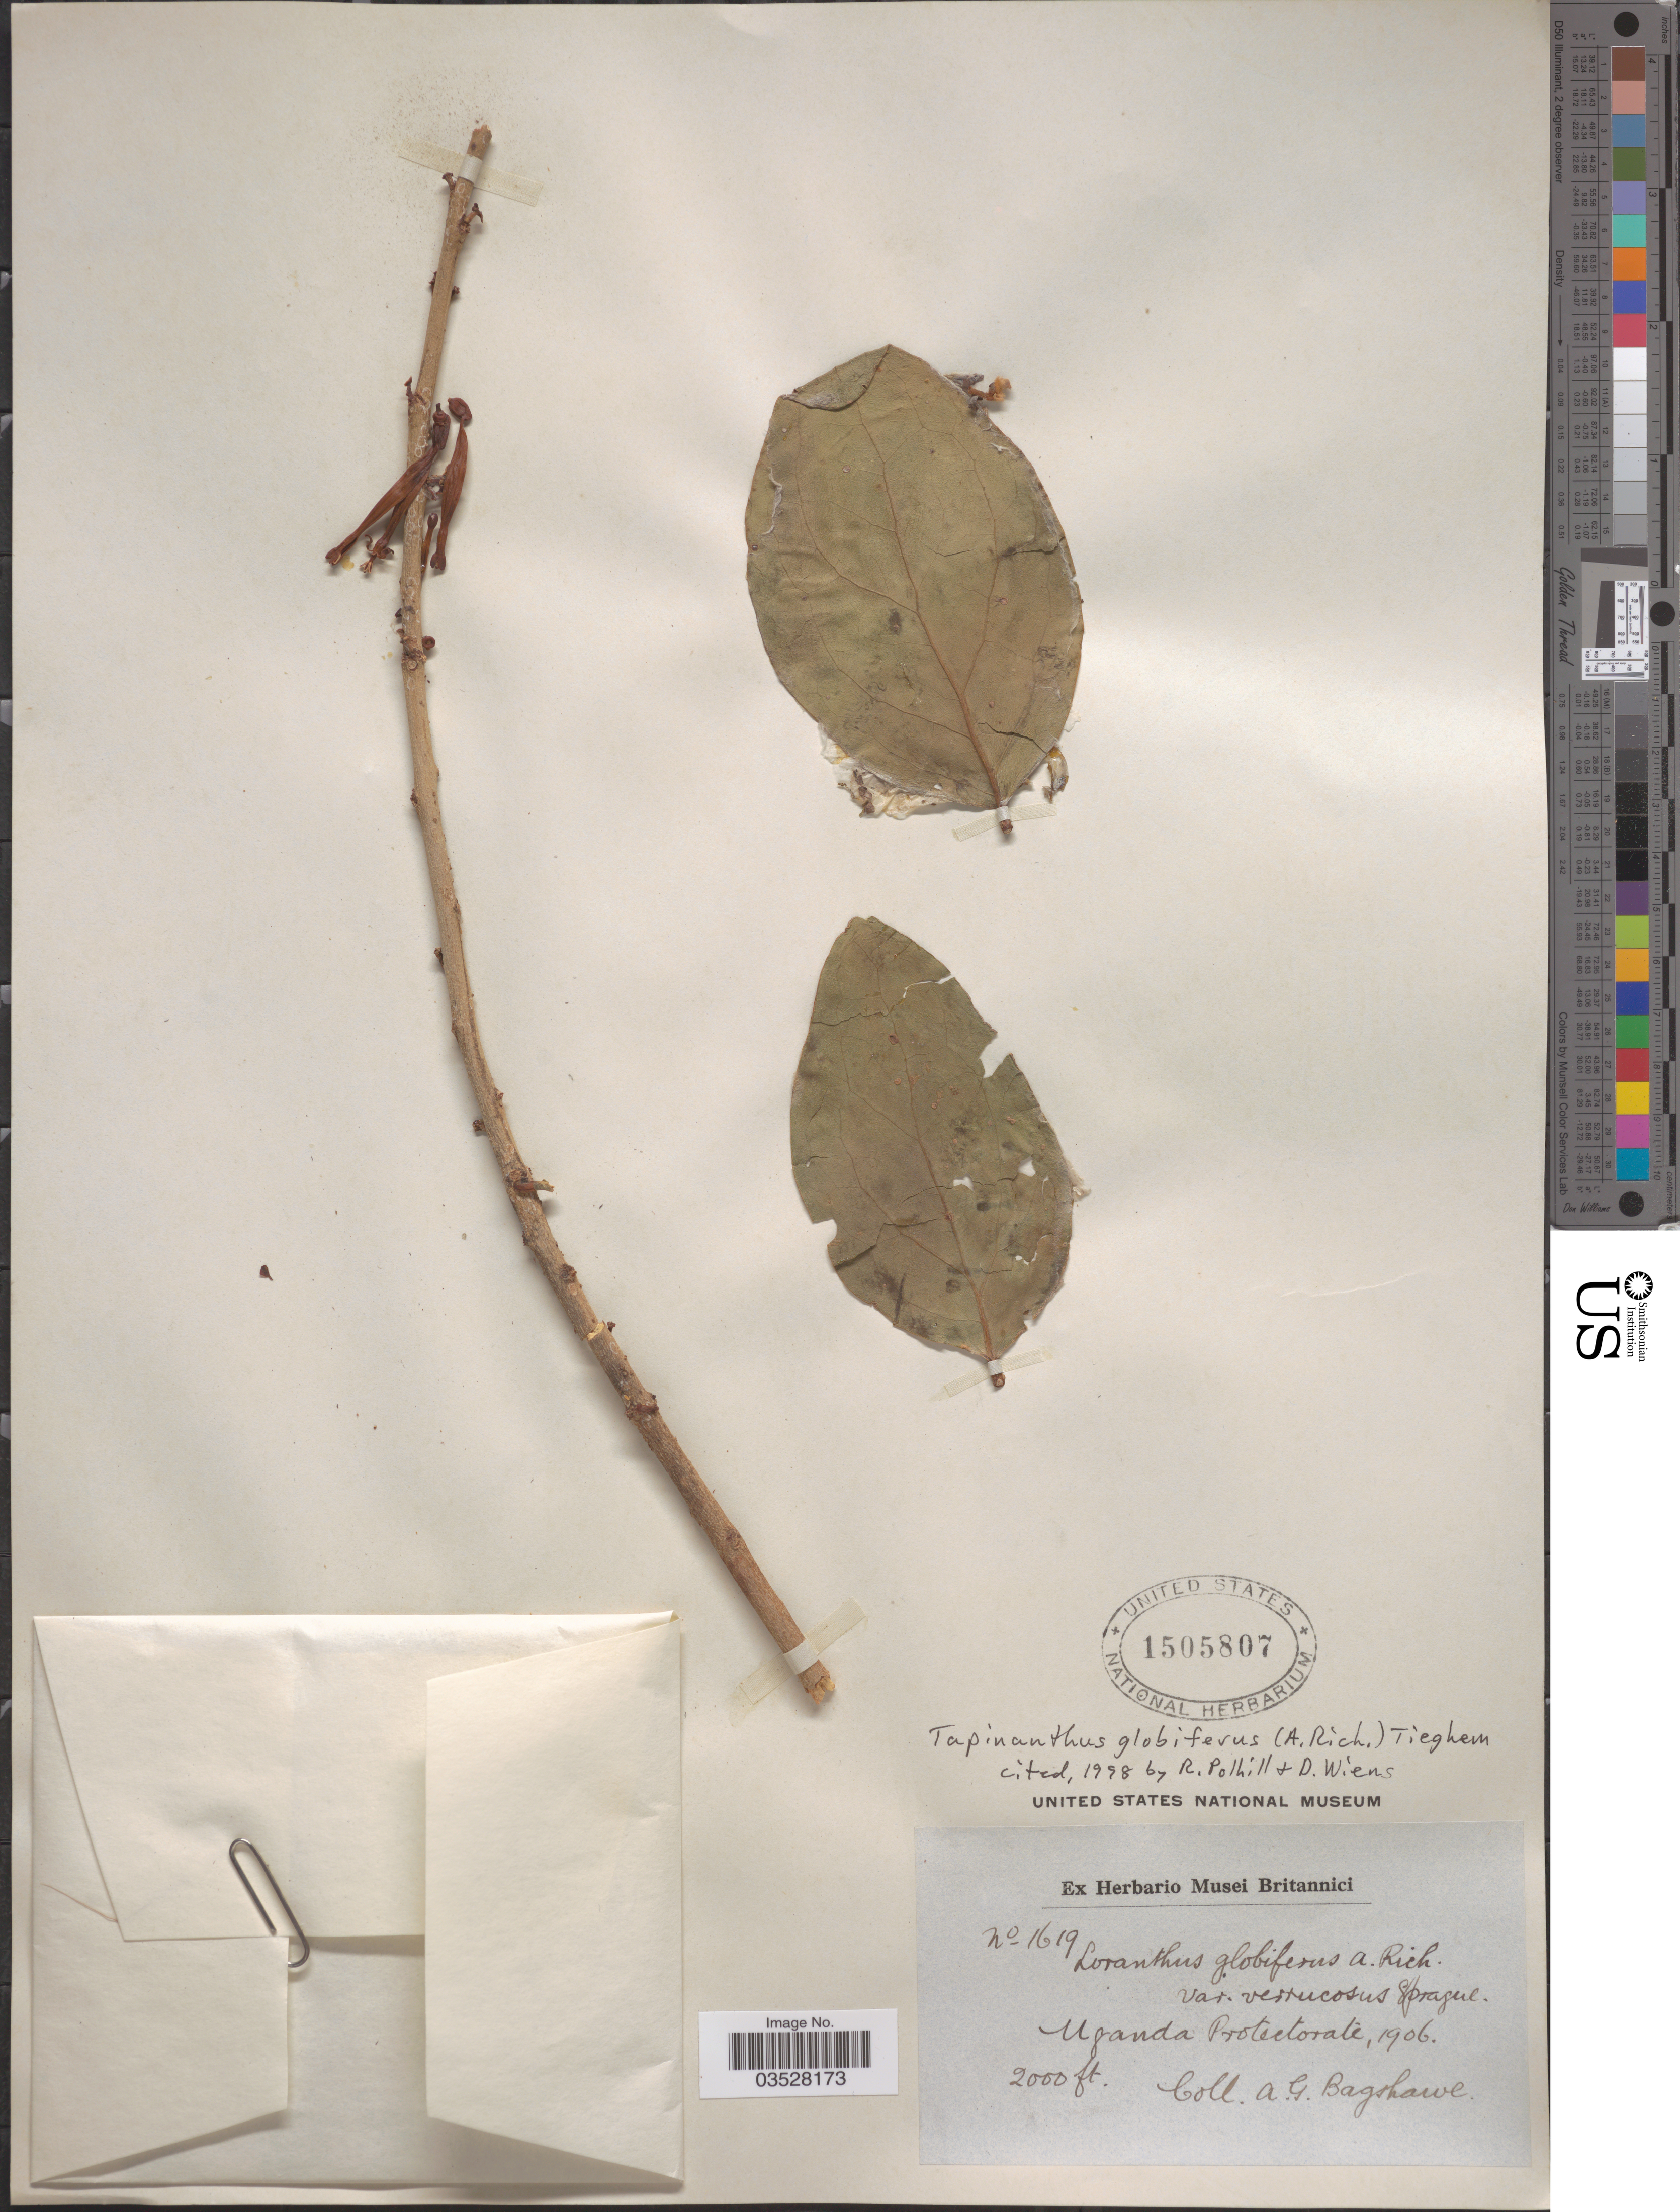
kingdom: Plantae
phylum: Tracheophyta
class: Magnoliopsida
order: Santalales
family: Loranthaceae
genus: Tapinanthus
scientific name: Tapinanthus globiferus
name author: (A. Rich.) Tiegh.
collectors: A. Bagshawe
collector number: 1619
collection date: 1906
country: Uganda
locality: Uganda Protectorate.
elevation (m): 610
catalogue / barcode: US 1505807